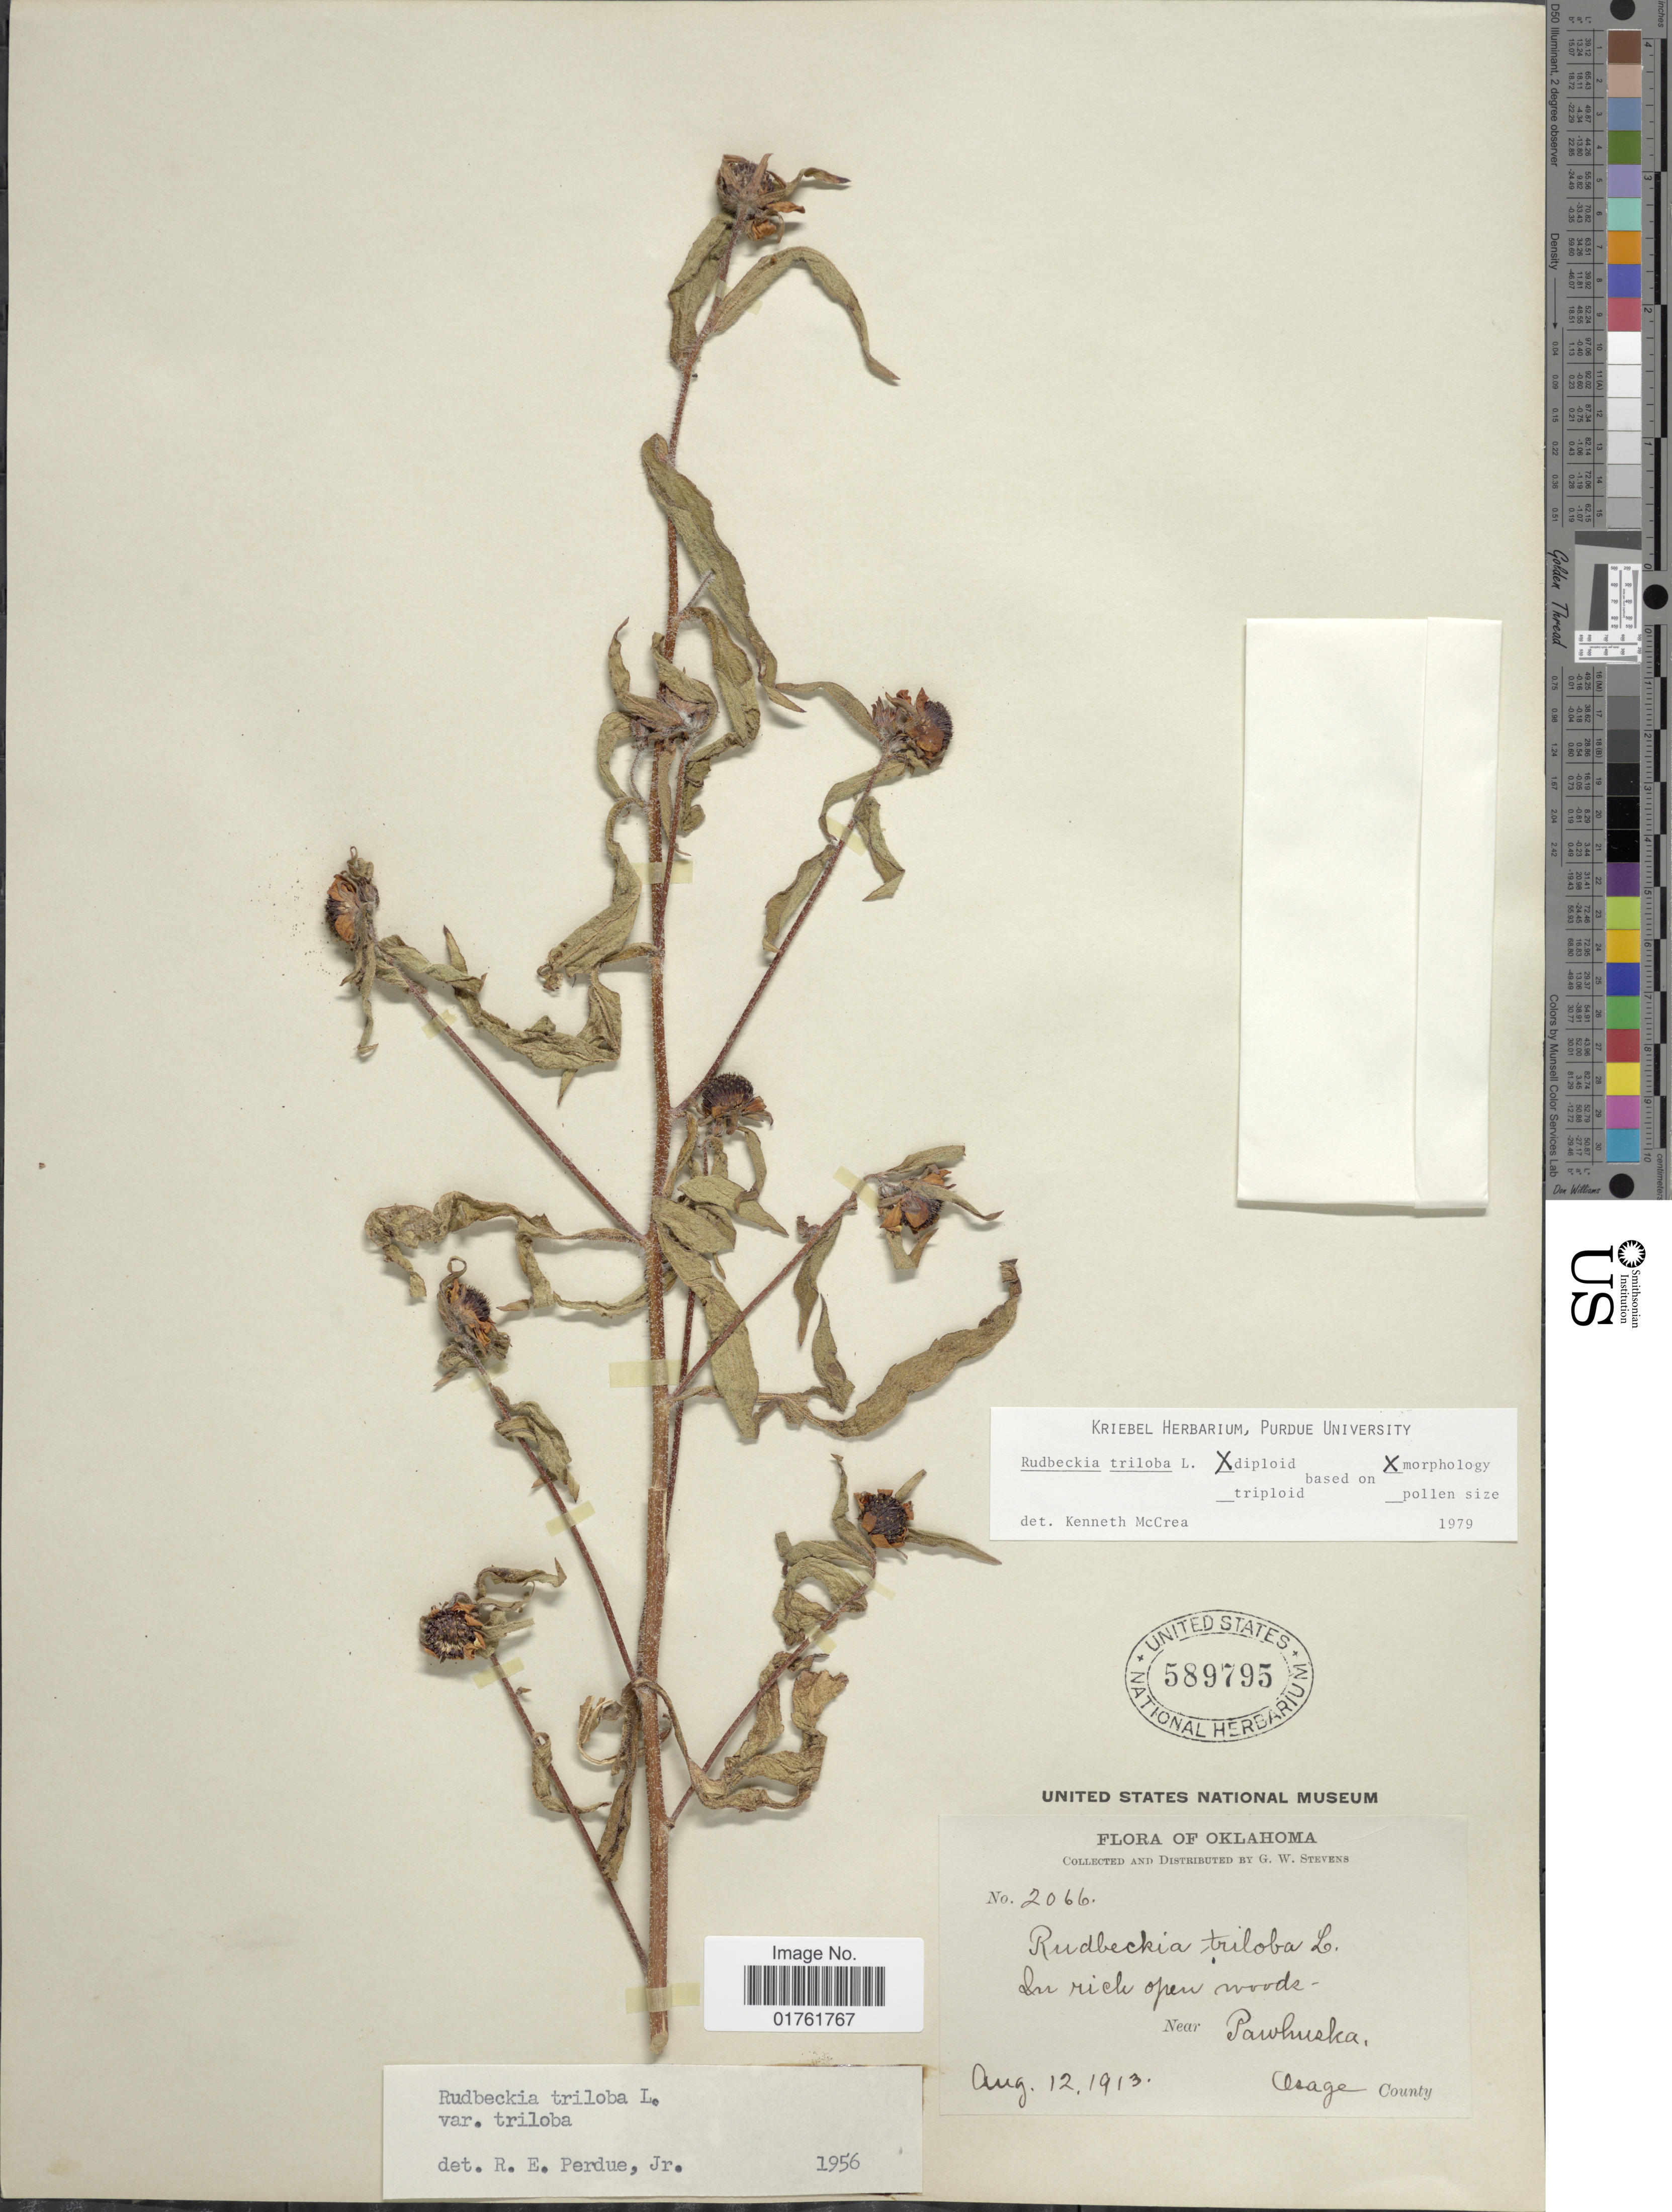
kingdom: Plantae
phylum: Tracheophyta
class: Magnoliopsida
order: Asterales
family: Asteraceae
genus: Rudbeckia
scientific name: Rudbeckia triloba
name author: L.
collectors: G. W. Stevens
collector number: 2066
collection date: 1913-08-12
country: United States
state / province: Oklahoma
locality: In rich open woods, Near Pawhuska, Osage County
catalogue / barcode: US 589795